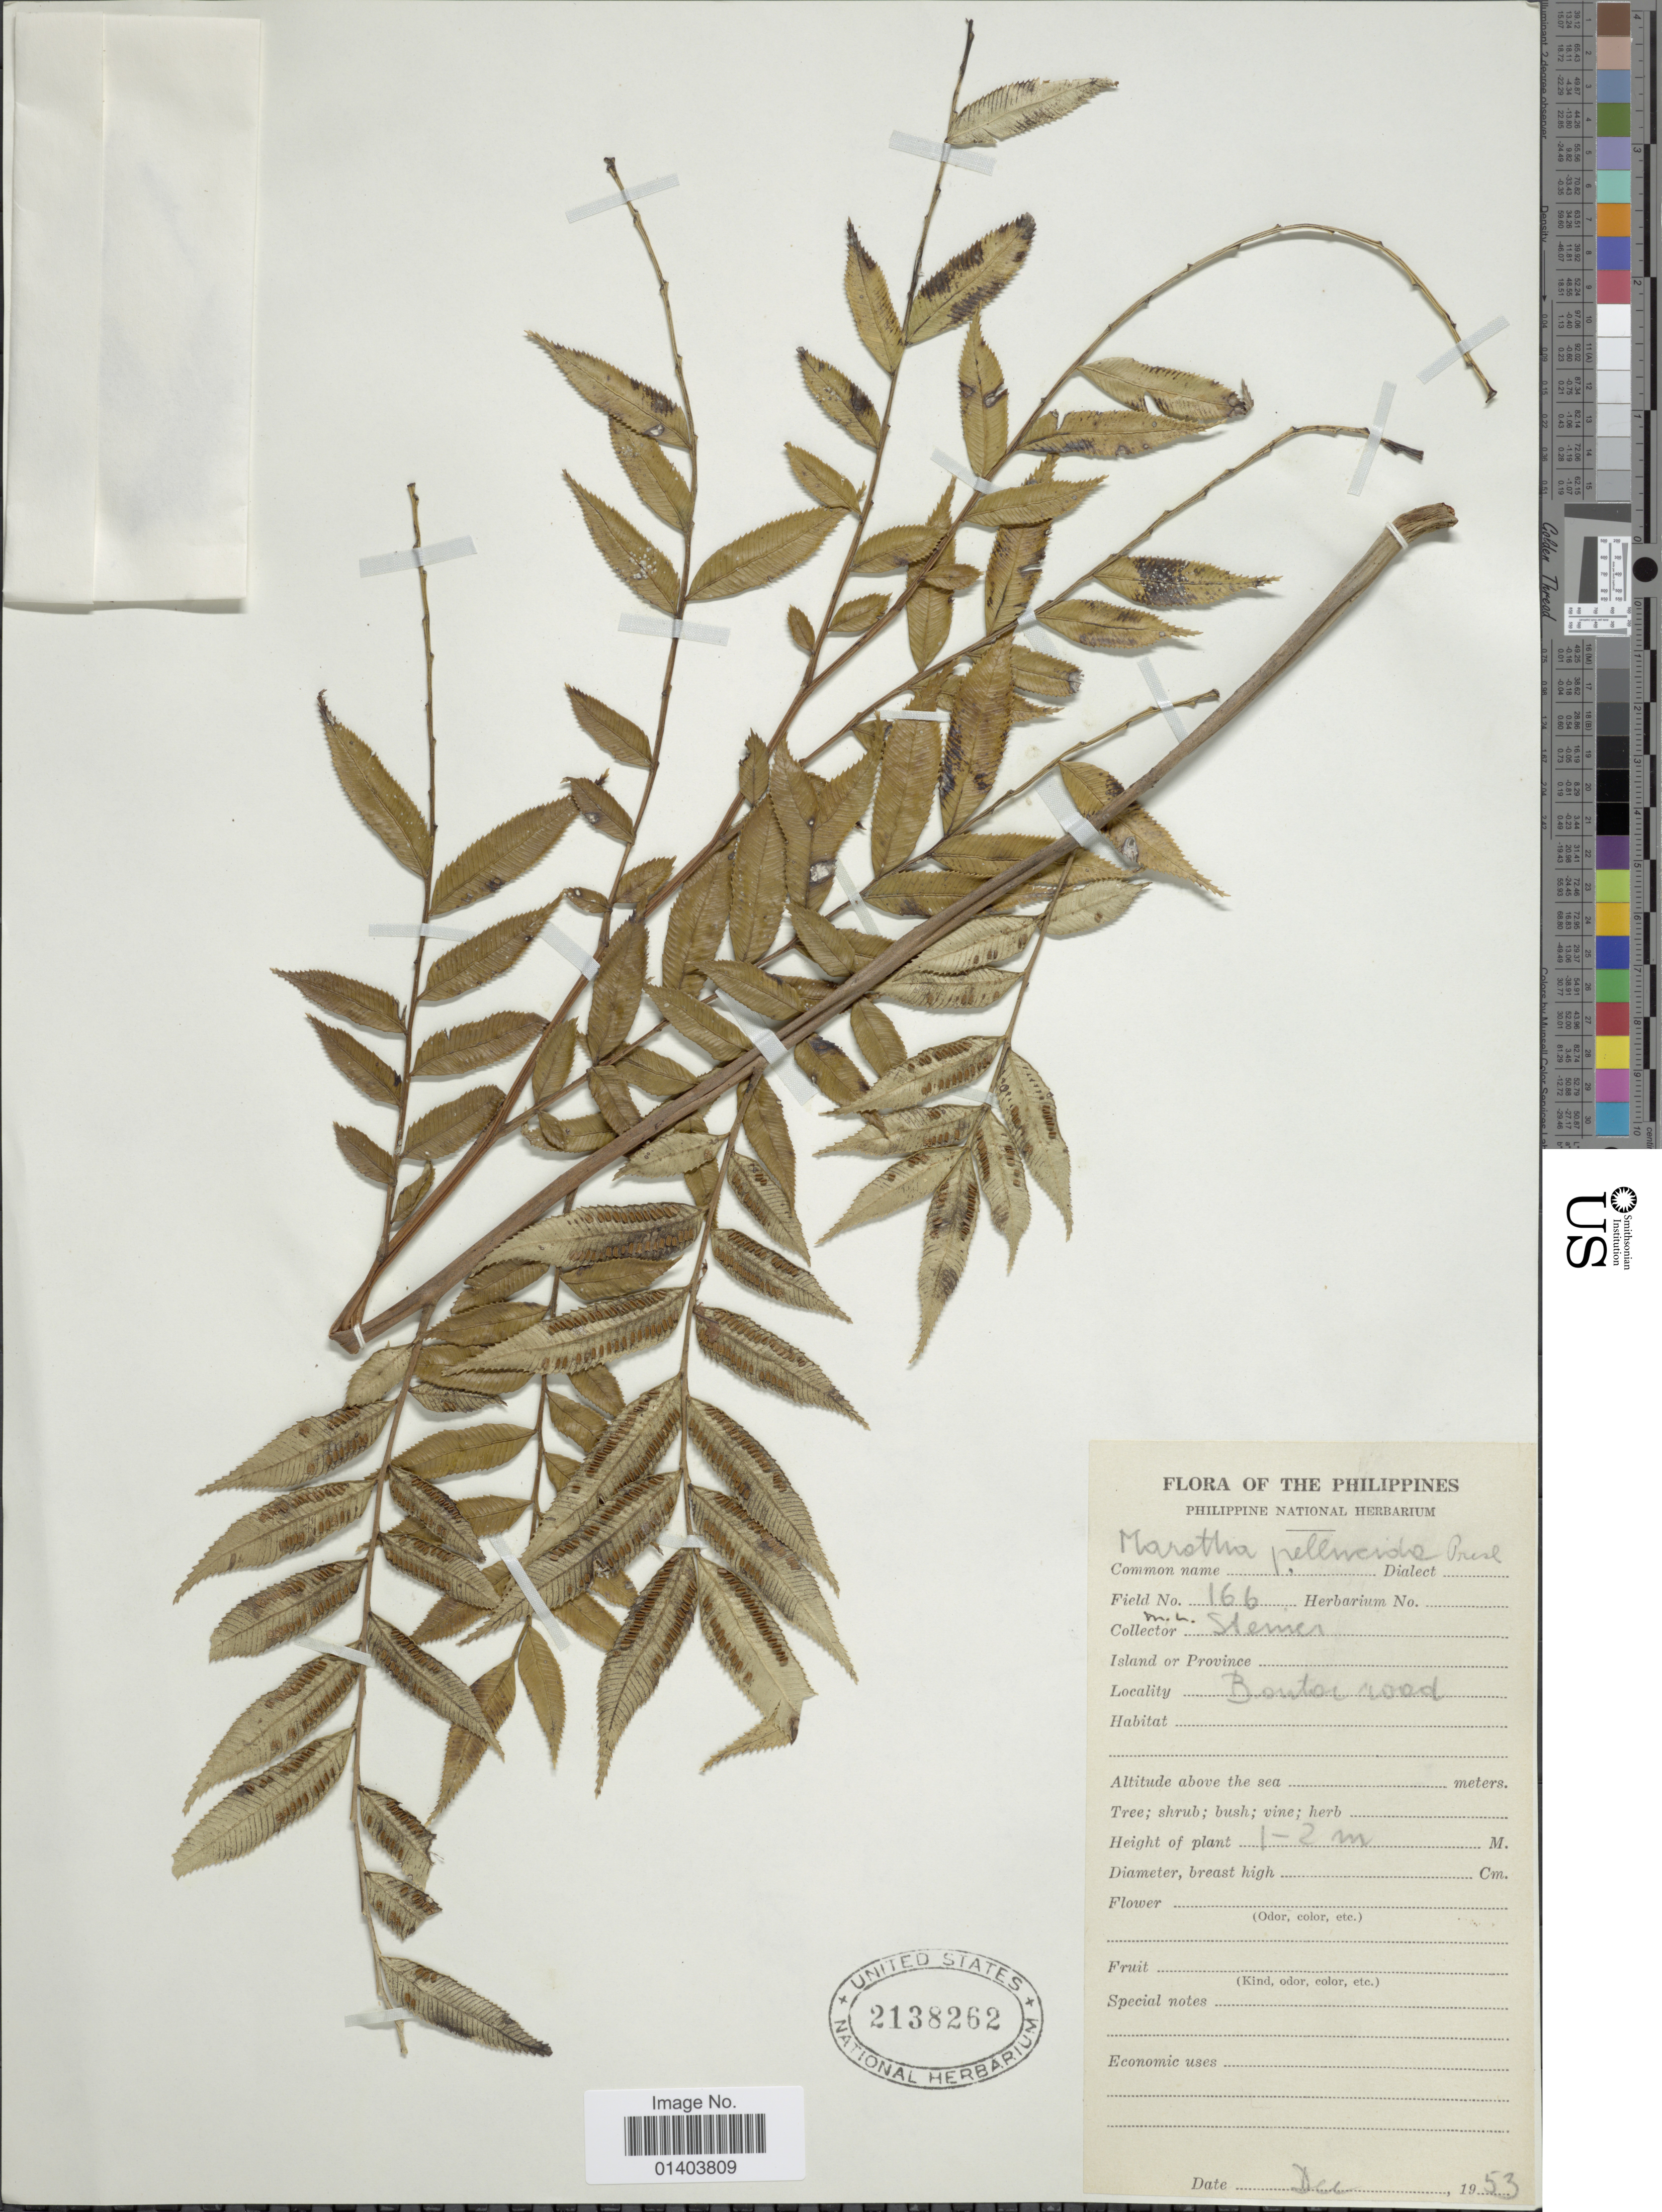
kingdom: Plantae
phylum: Tracheophyta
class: Polypodiopsida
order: Marattiales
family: Marattiaceae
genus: Ptisana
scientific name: Ptisana pellucida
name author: (C. Presl) Murdock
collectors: M. Steiner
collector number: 166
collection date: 1953-12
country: Philippines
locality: Bontoc Road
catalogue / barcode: US 2138262